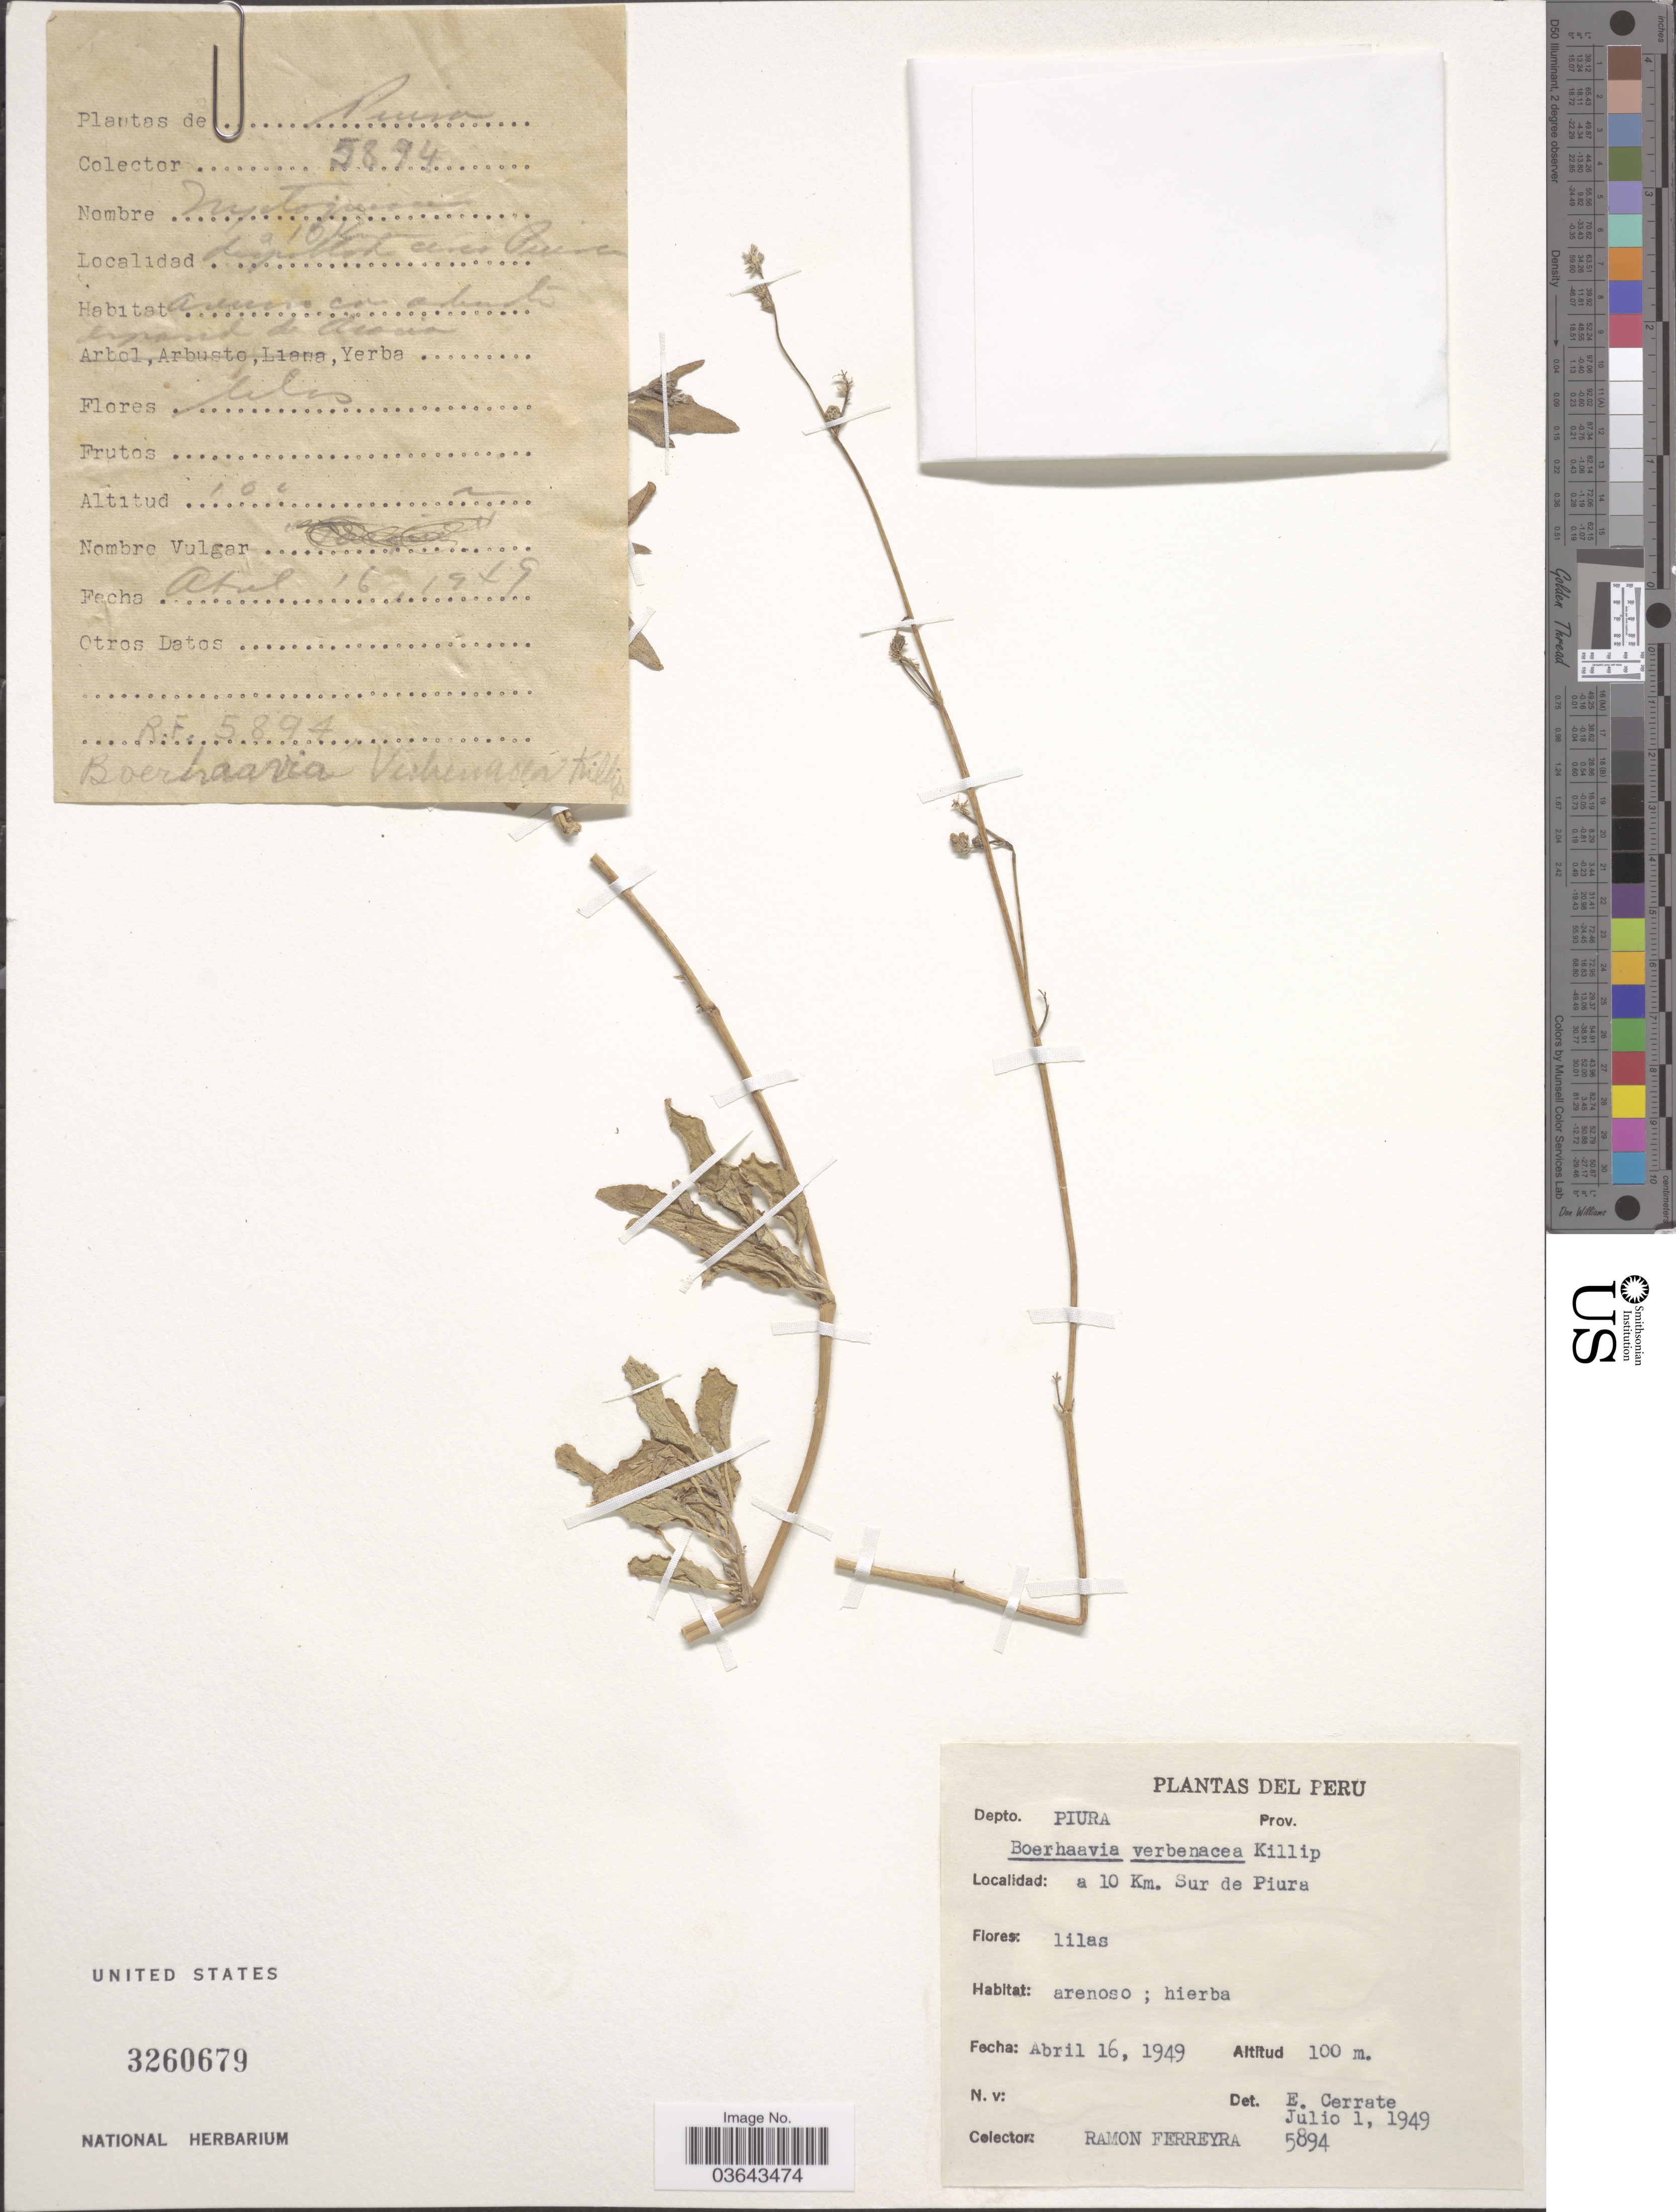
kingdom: Plantae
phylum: Tracheophyta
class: Magnoliopsida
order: Caryophyllales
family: Nyctaginaceae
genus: Boerhavia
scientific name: Boerhavia verbenacea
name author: Killip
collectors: R. A. Ferreyra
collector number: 5891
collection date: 1949-04-16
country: Peru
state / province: Piura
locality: Dept. Piura, a 10 Km. Sur de Piura.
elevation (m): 100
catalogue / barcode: US 3260679